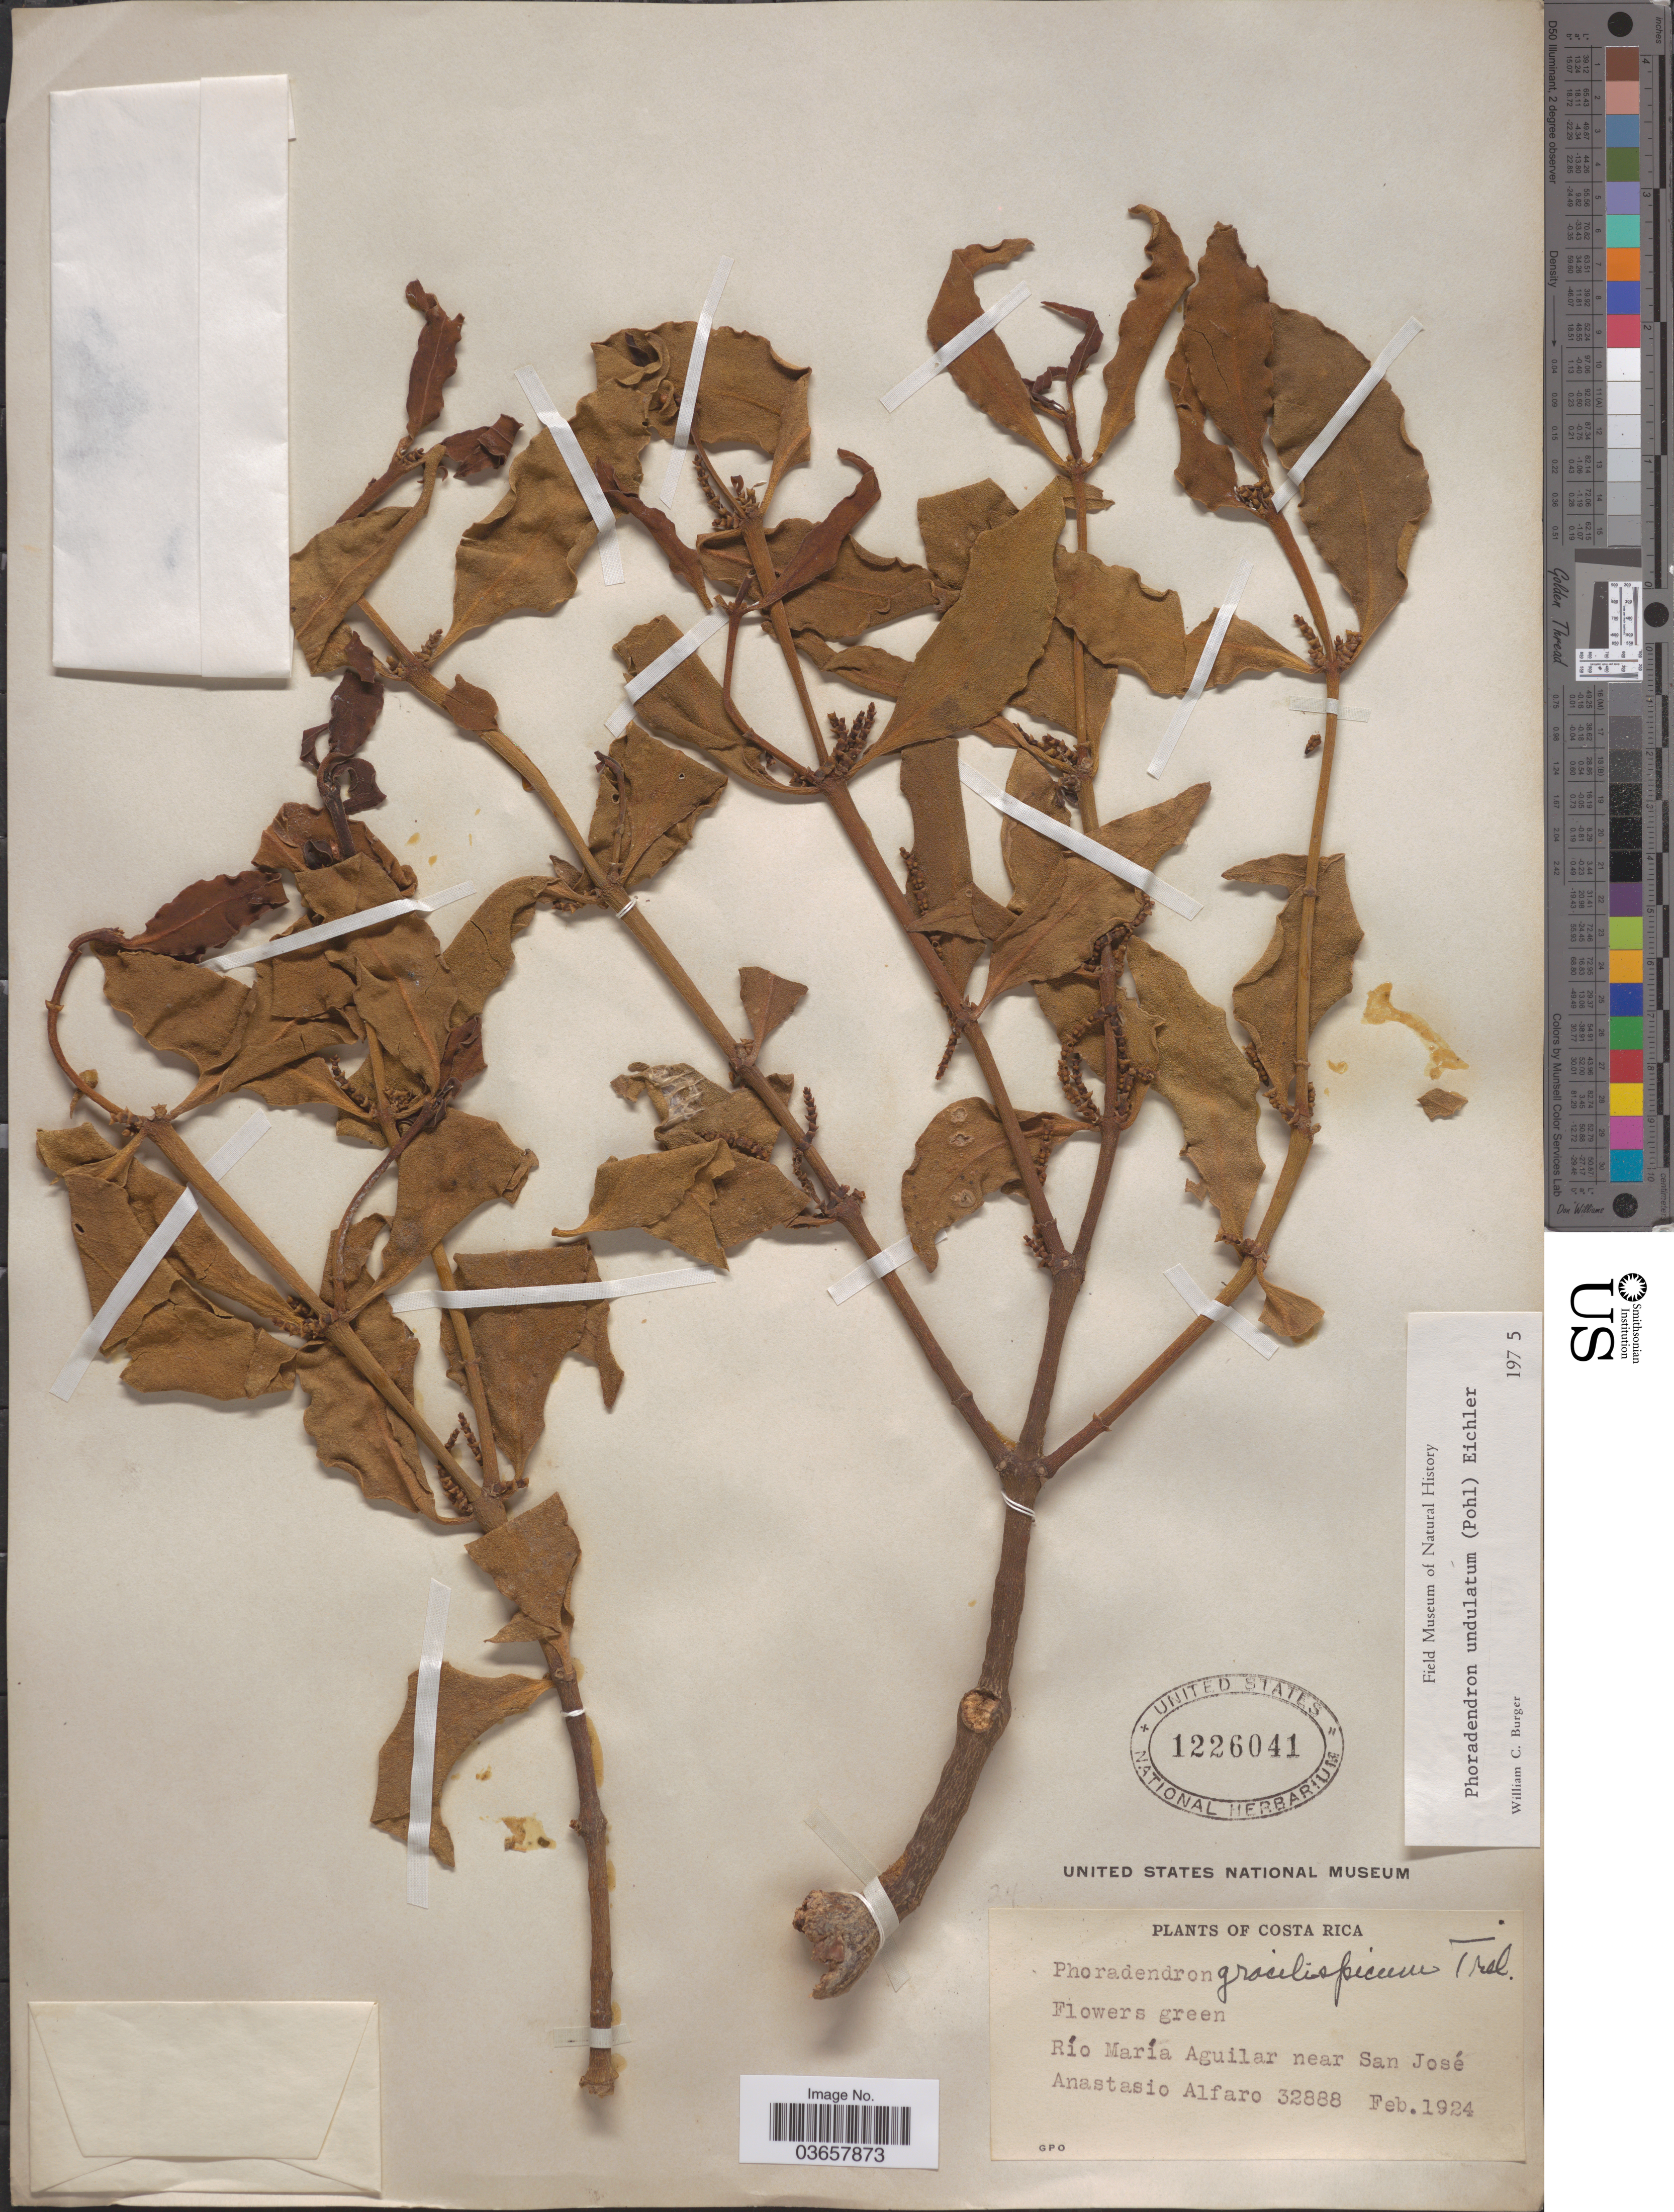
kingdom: Plantae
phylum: Tracheophyta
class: Magnoliopsida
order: Santalales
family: Viscaceae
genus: Phoradendron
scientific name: Phoradendron undulatum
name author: (Pohl ex DC.) Eichler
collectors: A. Alfaro Gonzalez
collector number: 32888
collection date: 1924-02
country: Costa Rica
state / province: San José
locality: Río María Aguilar near San José.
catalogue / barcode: US 1226041